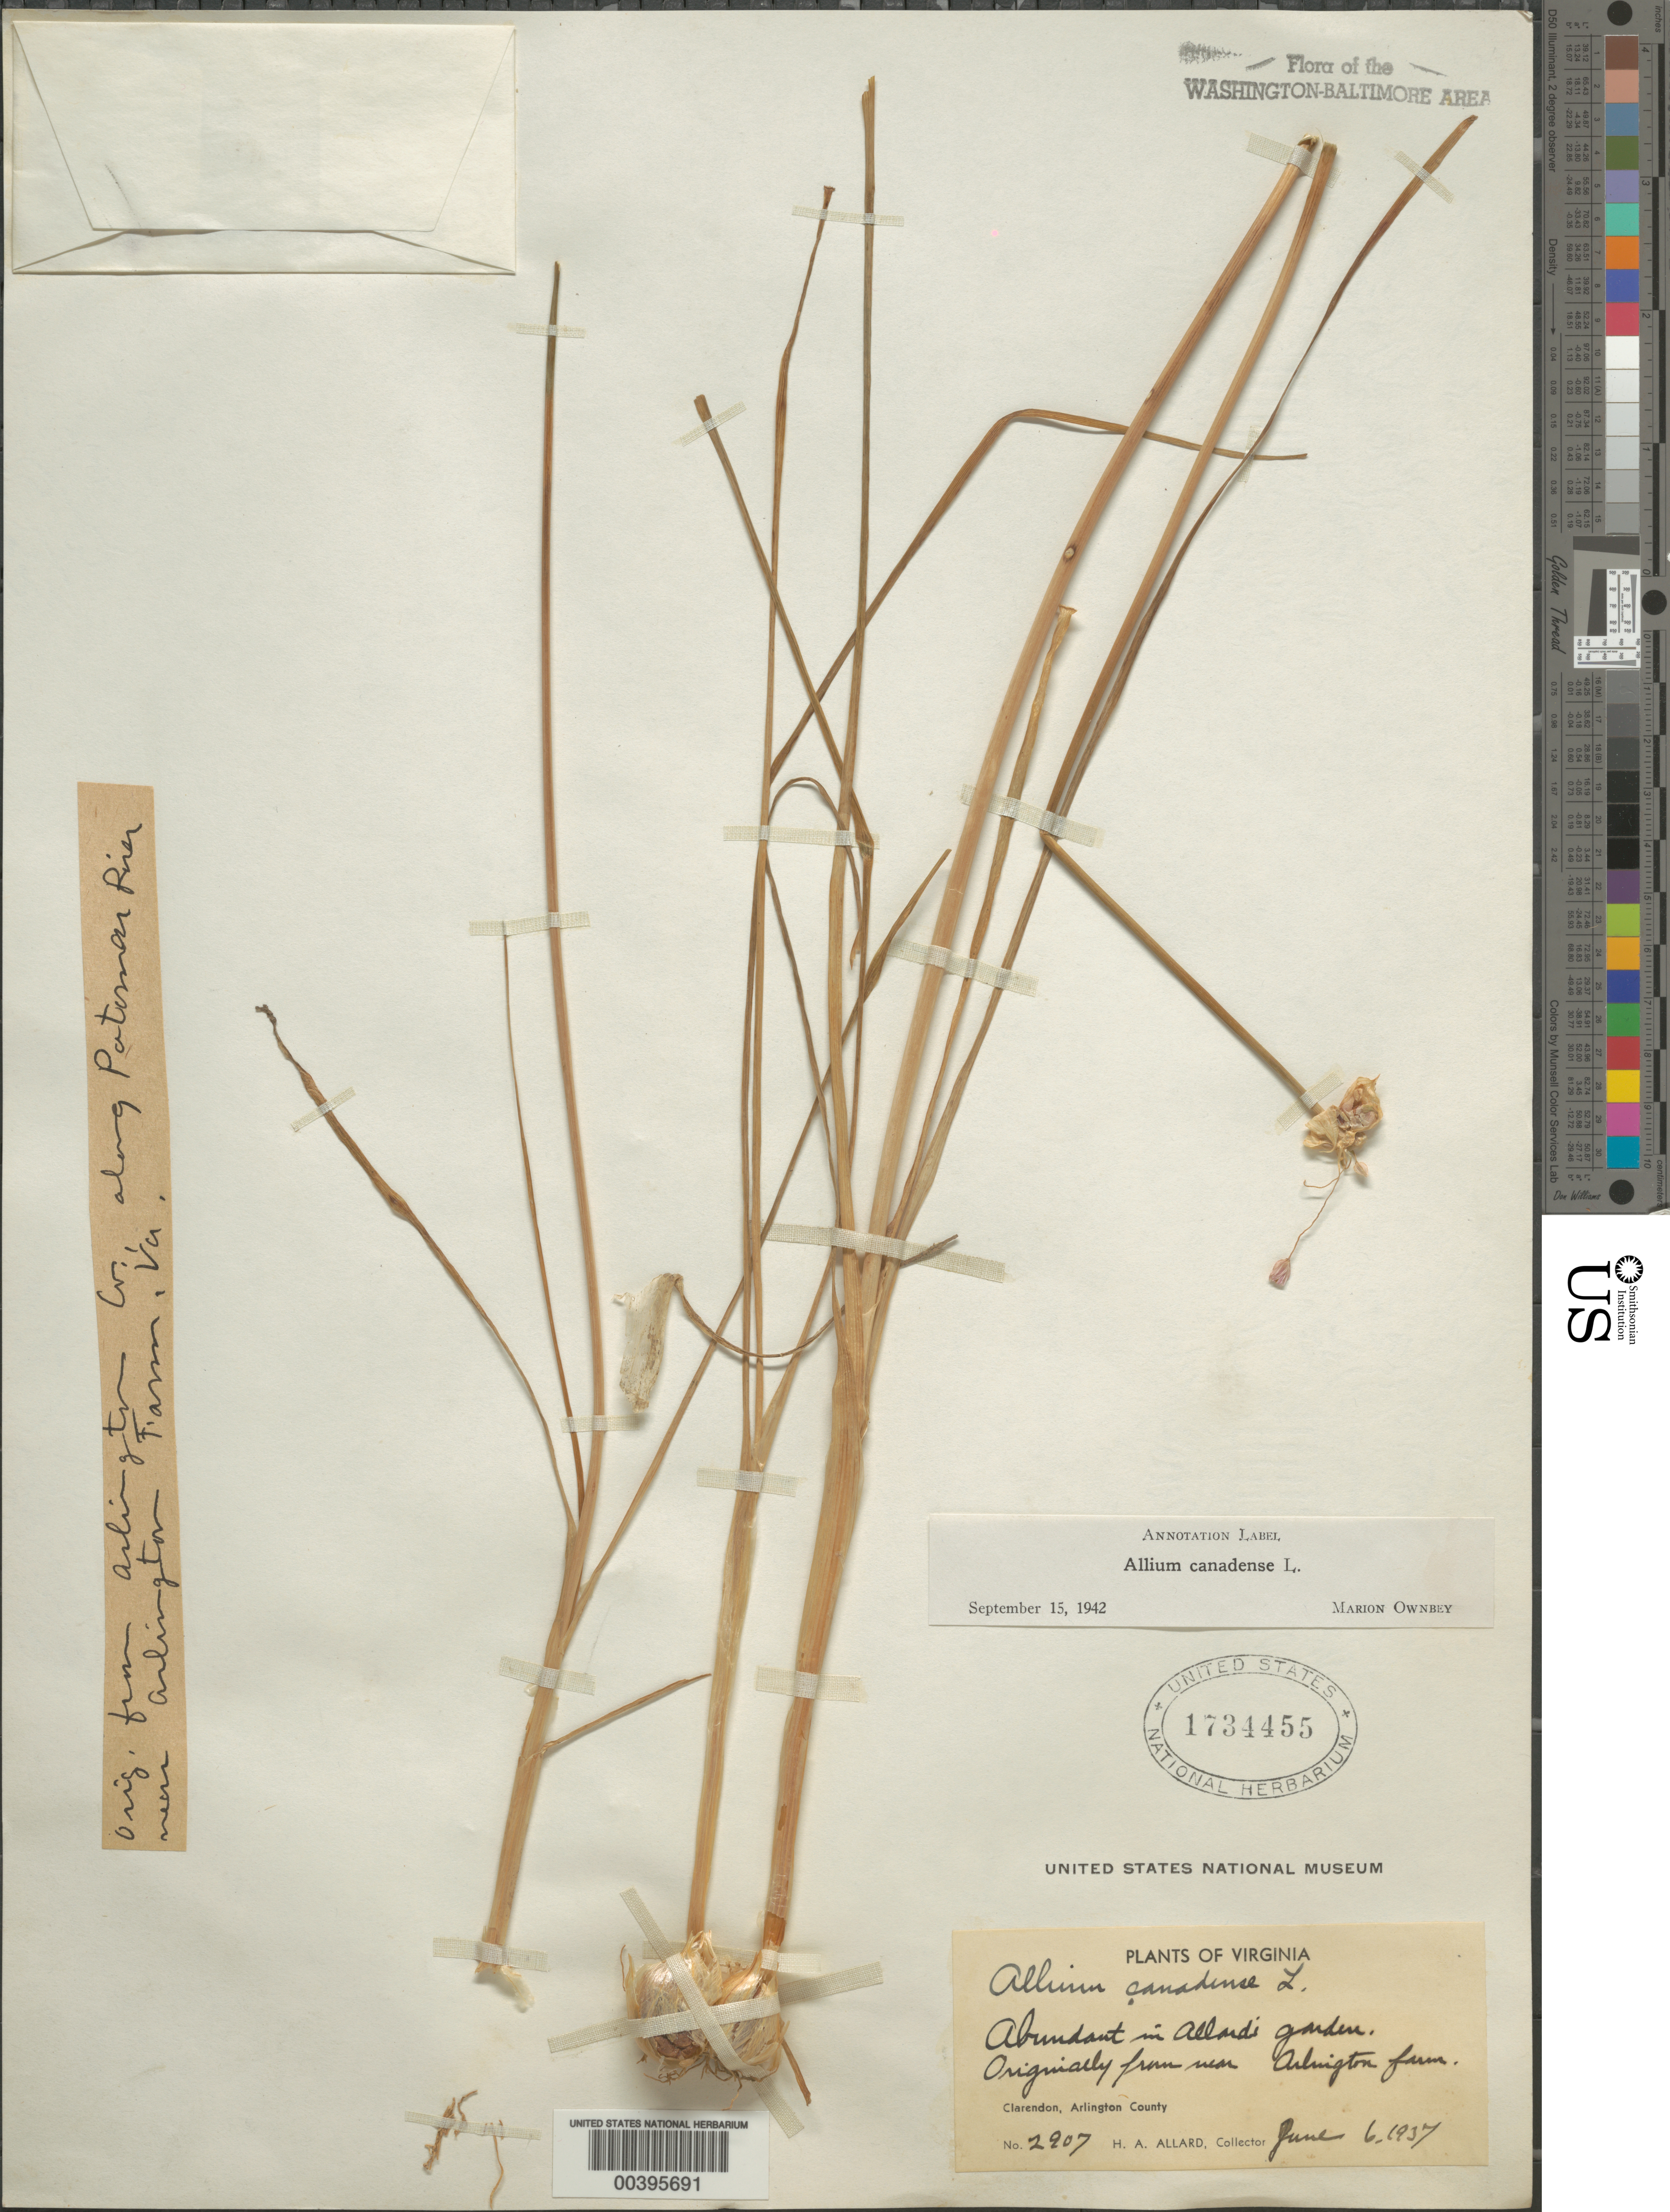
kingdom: Plantae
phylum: Tracheophyta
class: Liliopsida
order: Asparagales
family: Amaryllidaceae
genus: Allium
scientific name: Allium canadense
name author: L.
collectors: H. A. Allard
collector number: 2907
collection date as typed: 06 Jun 1937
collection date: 1937-06-06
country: United States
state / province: Virginia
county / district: Arlington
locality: Allards Garden, Originally from Arlington Farm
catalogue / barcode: US 1734455